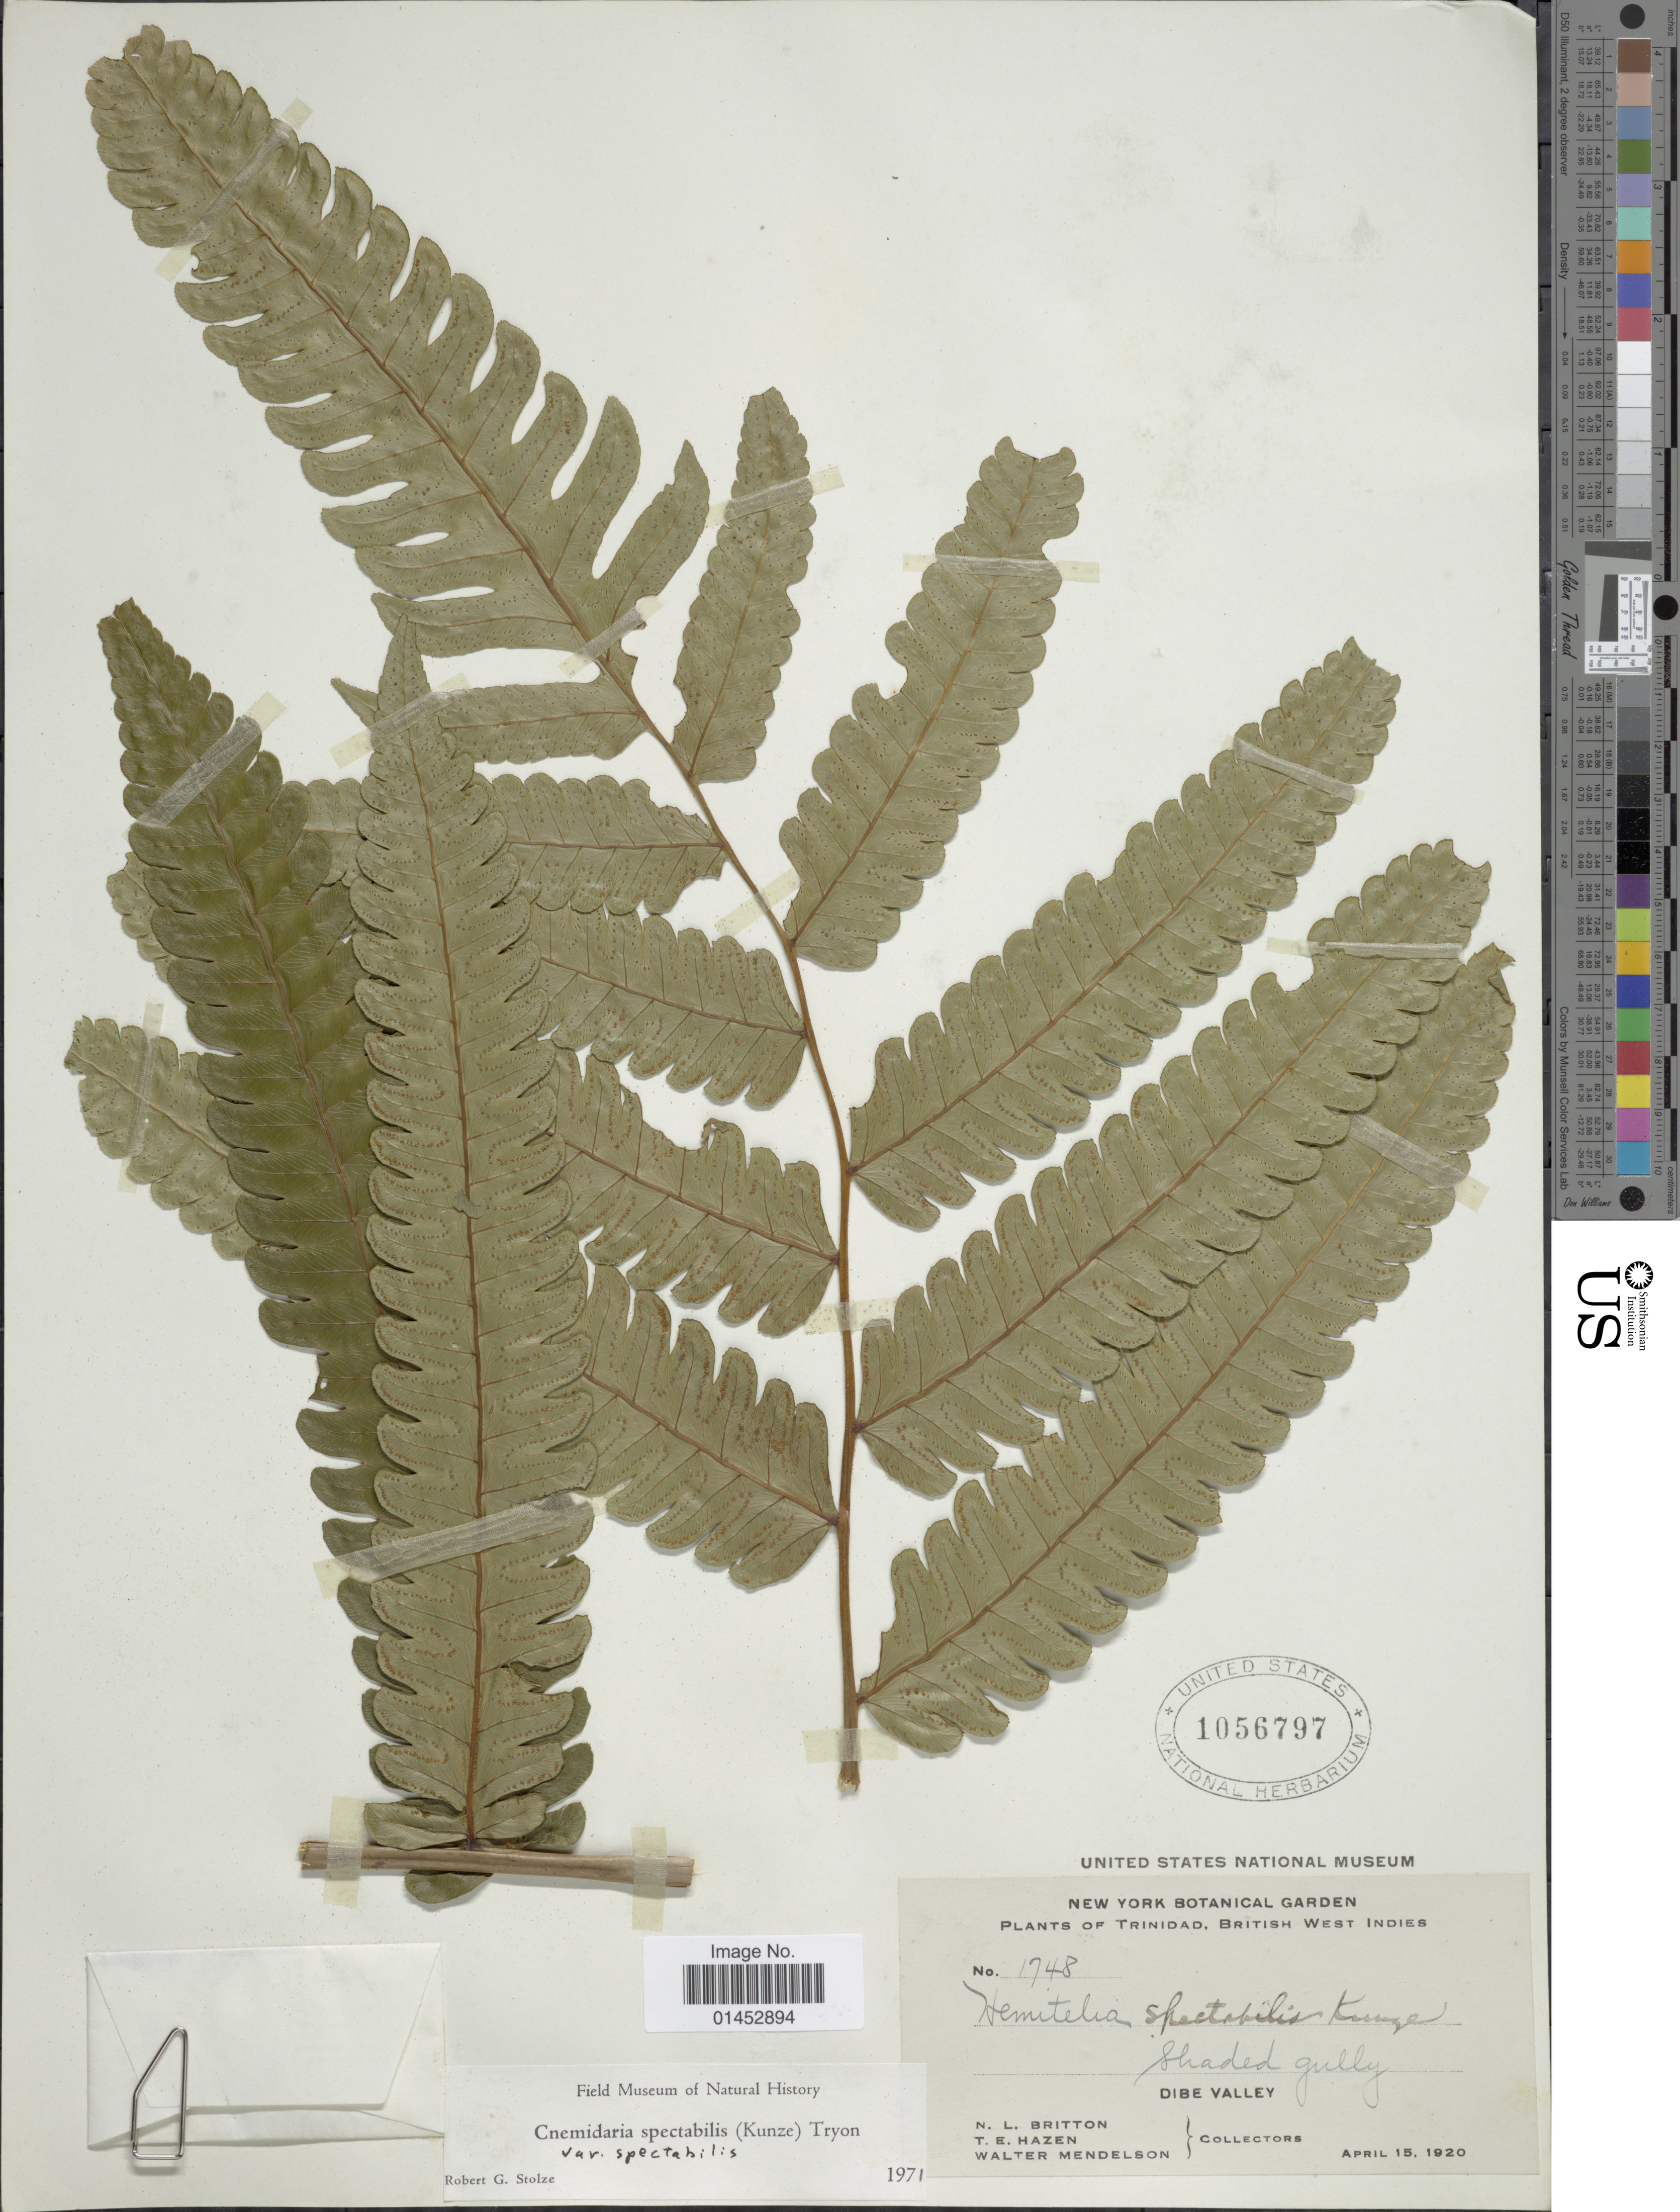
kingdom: Plantae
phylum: Tracheophyta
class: Polypodiopsida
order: Cyatheales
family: Cyatheaceae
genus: Cyathea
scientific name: Cyathea spectabilis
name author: (Kunze) Domin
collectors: N. Britton, T. E. Hazen & W. Mendelson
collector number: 1748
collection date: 1920-04-15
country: Trinidad and Tobago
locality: Trinidad, British West Indies, Shaded Gully, Dibe Valley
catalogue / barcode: US 1056797